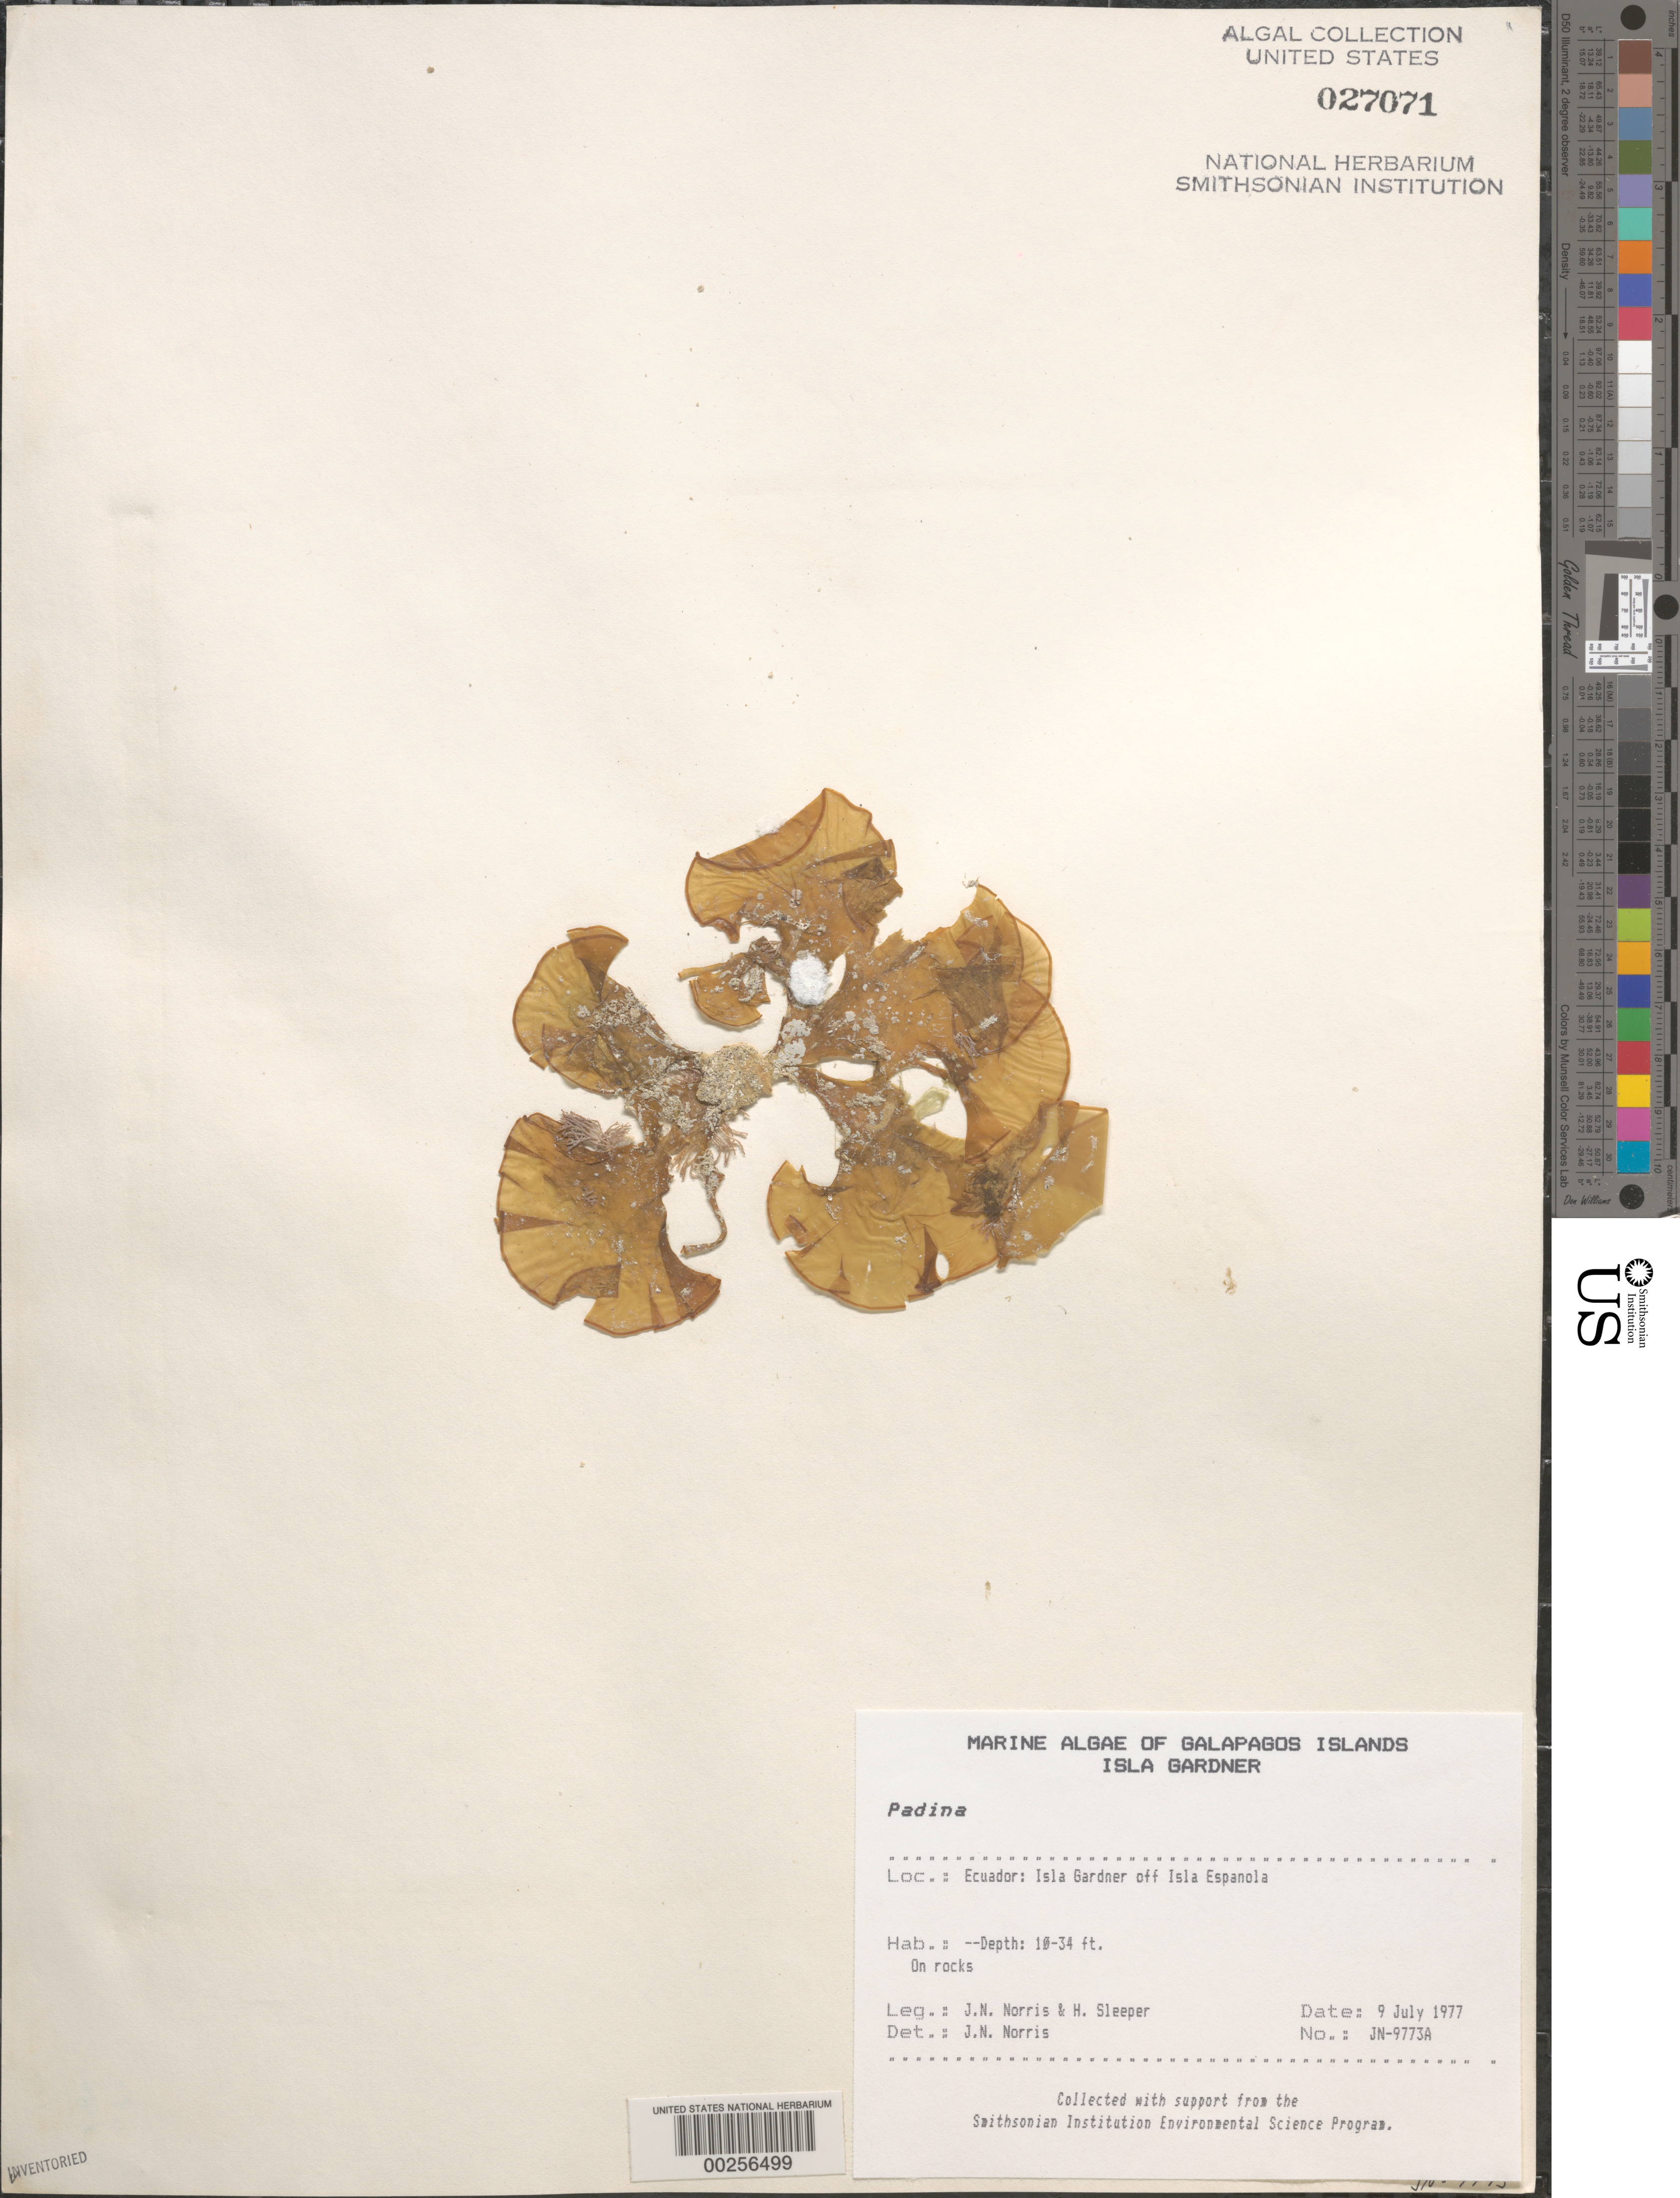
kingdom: Chromista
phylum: Ochrophyta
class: Phaeophyceae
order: Dictyotales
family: Dictyotaceae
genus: Padina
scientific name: Padina sp.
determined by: Norris, James N.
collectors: J. N. Norris & H. Sleeper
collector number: JN-9773a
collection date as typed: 09 Jul 1977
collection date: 1977-07-09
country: Ecuador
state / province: Colón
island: Gardner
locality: Off Isla Española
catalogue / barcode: US 27071